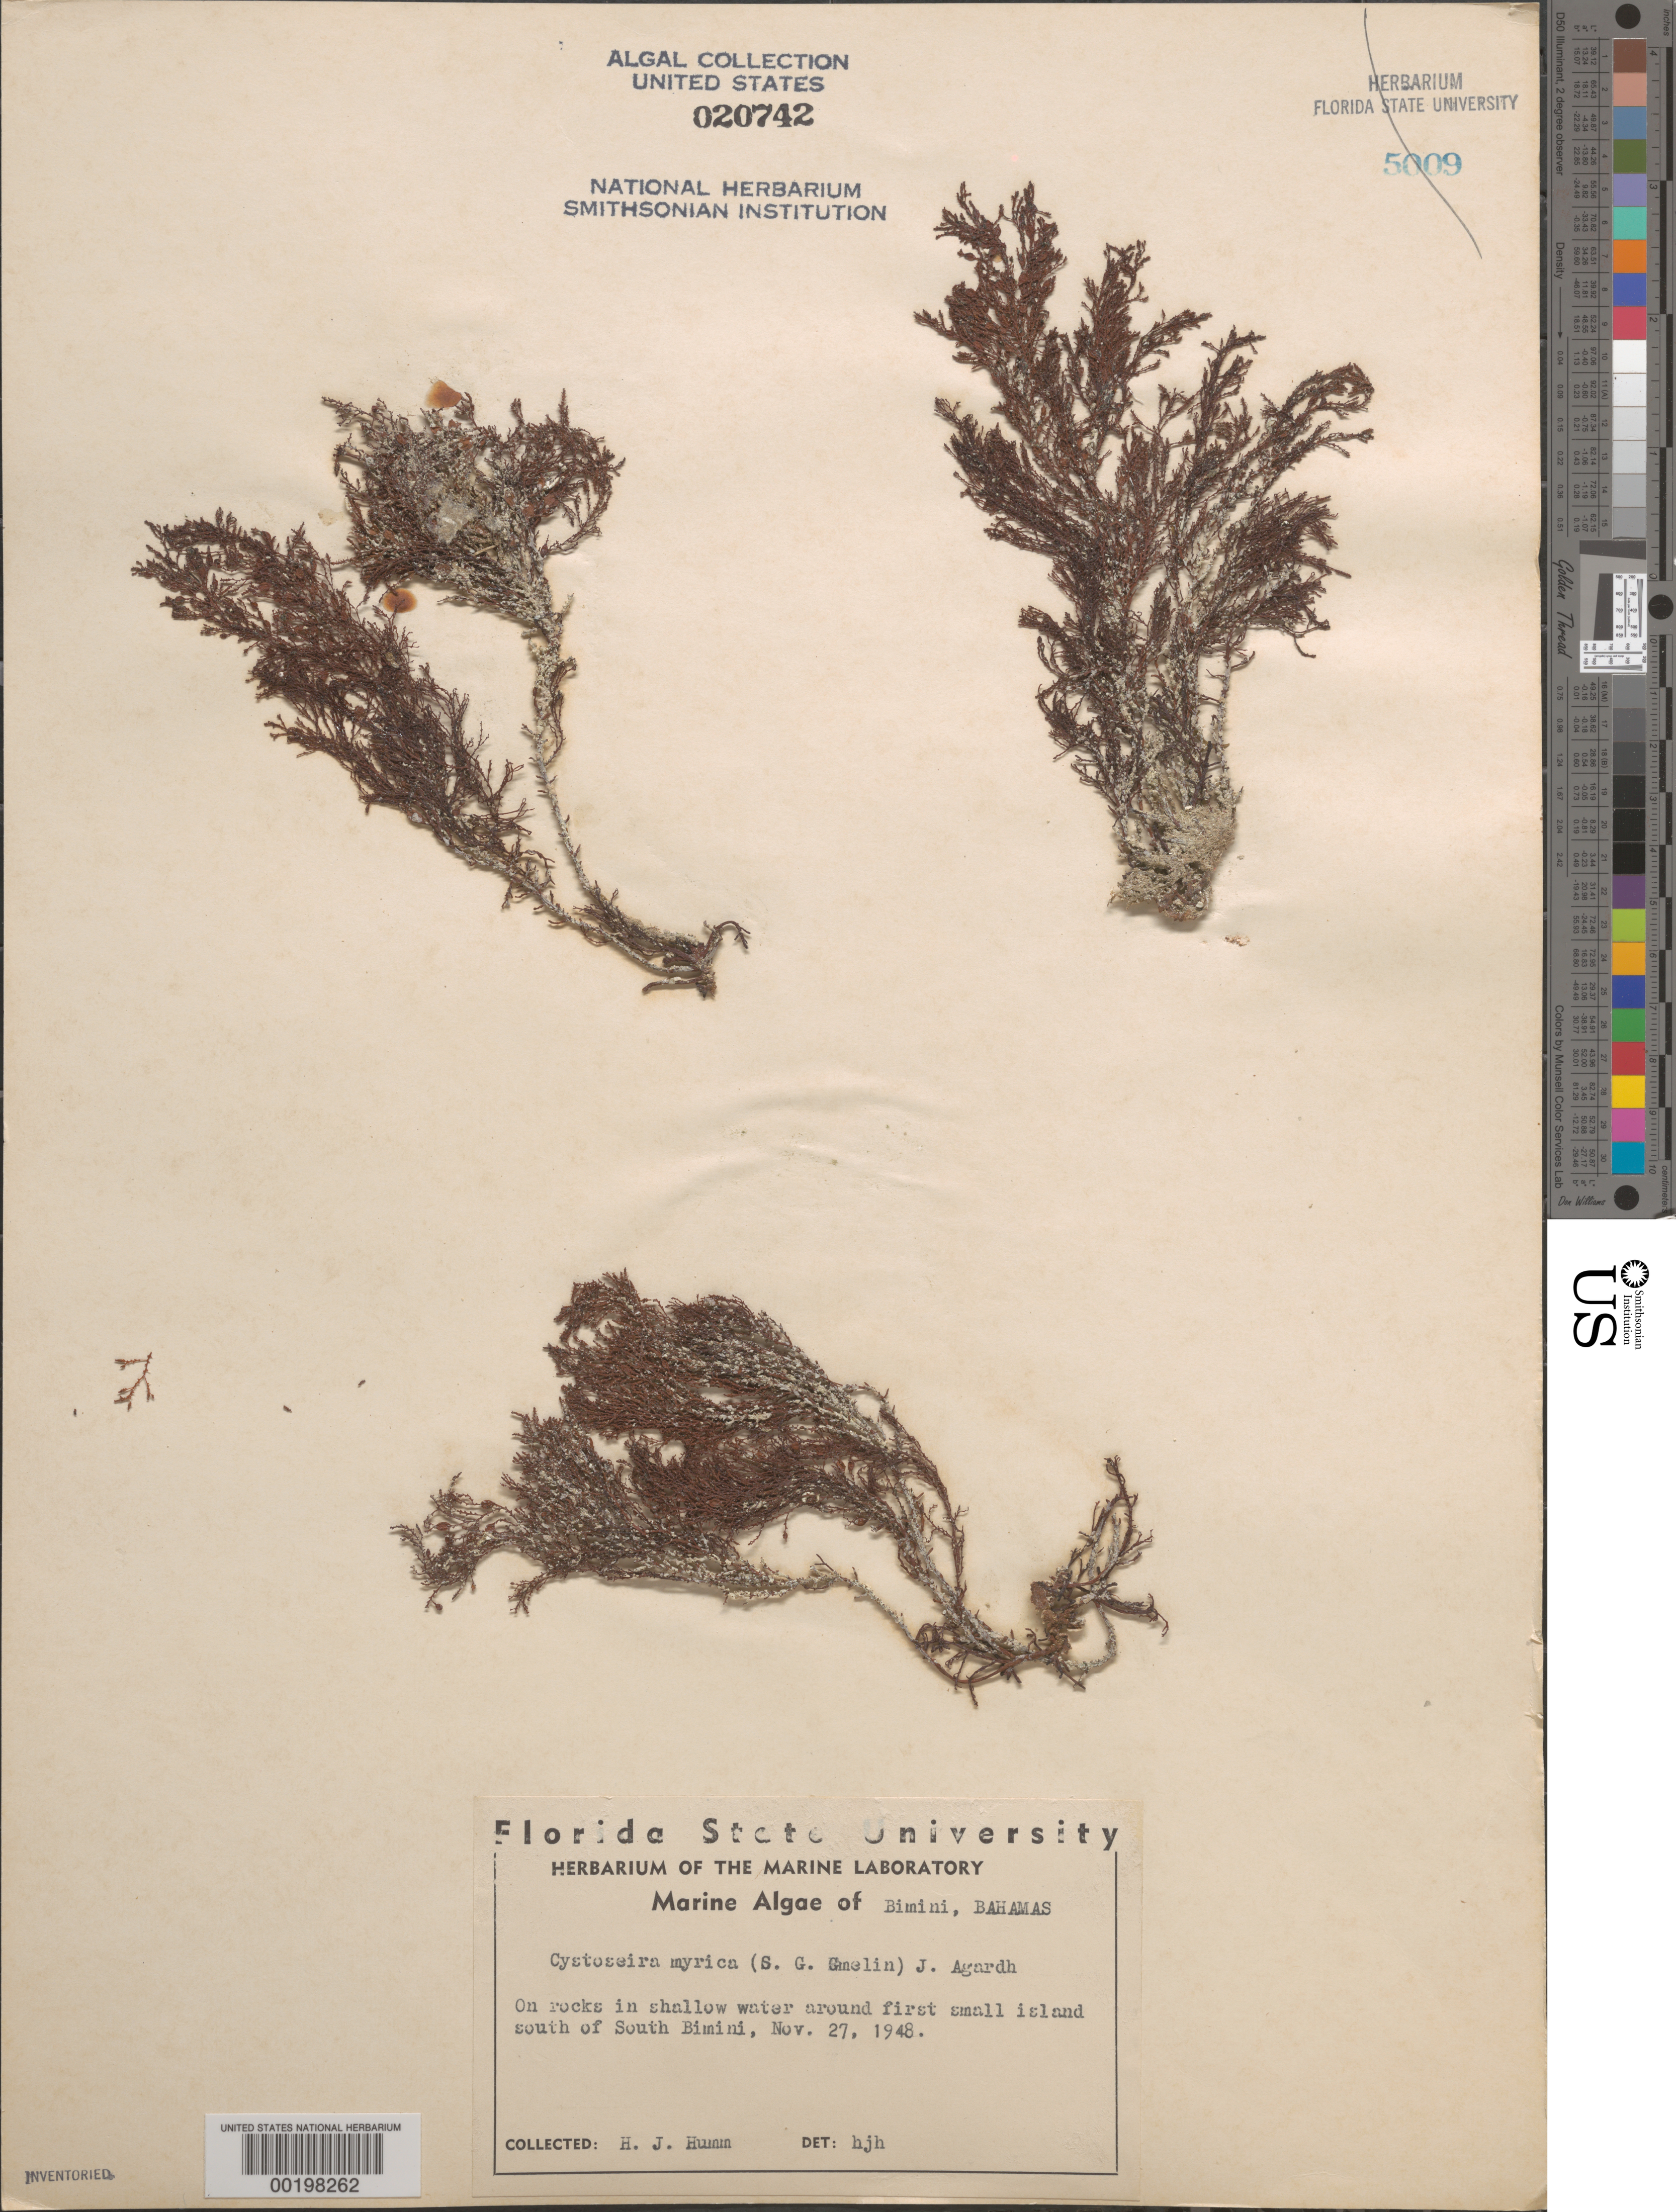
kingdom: Chromista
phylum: Ochrophyta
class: Phaeophyceae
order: Fucales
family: Sargassaceae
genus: Cystoseira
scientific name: Cystoseira myrica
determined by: Humm, Harold J.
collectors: H. J. Humm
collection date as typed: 27 Nov 1948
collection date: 1948-11-27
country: Bahamas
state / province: Biminis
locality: Small island south of south bimini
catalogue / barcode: US 20742